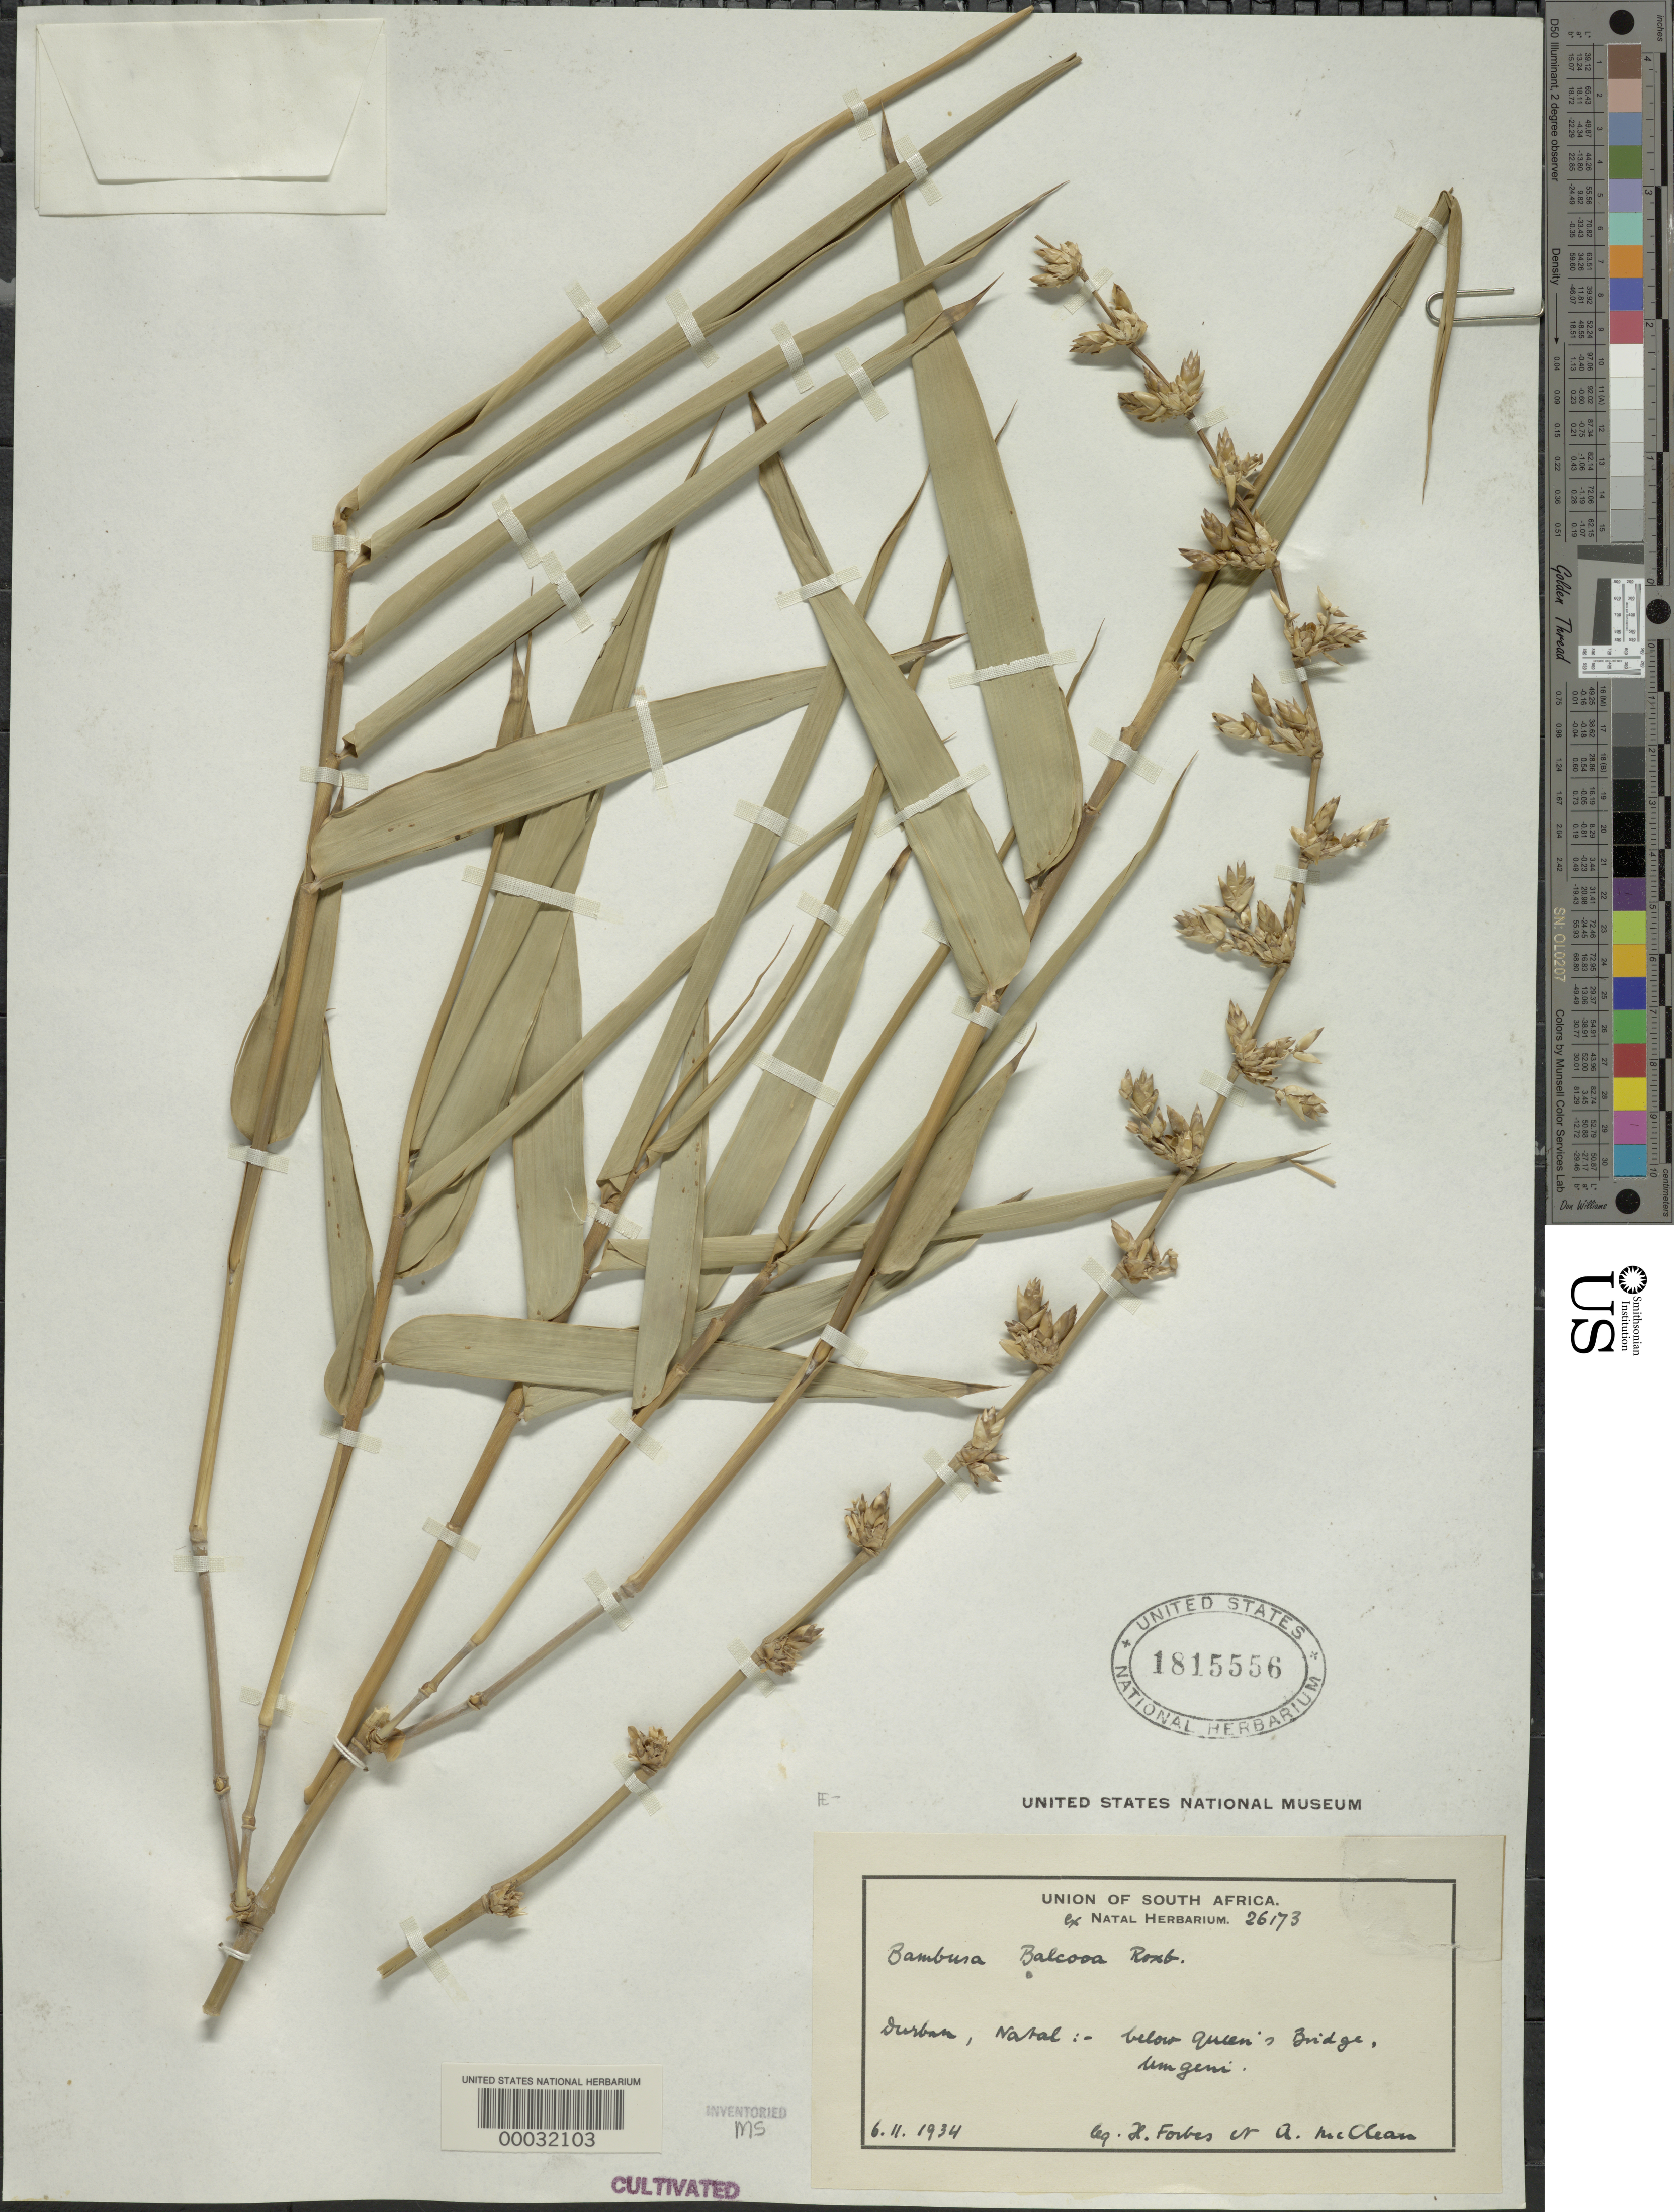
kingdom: Plantae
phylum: Tracheophyta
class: Liliopsida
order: Poales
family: Poaceae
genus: Bambusa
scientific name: Bambusa balcooa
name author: Roxb.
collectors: H. Forbes & A. McClean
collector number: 26173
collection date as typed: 06 Nov 1934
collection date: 1934-11-06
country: South Africa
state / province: KwaZulu-Natal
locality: Queen's bridge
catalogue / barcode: US 1815556